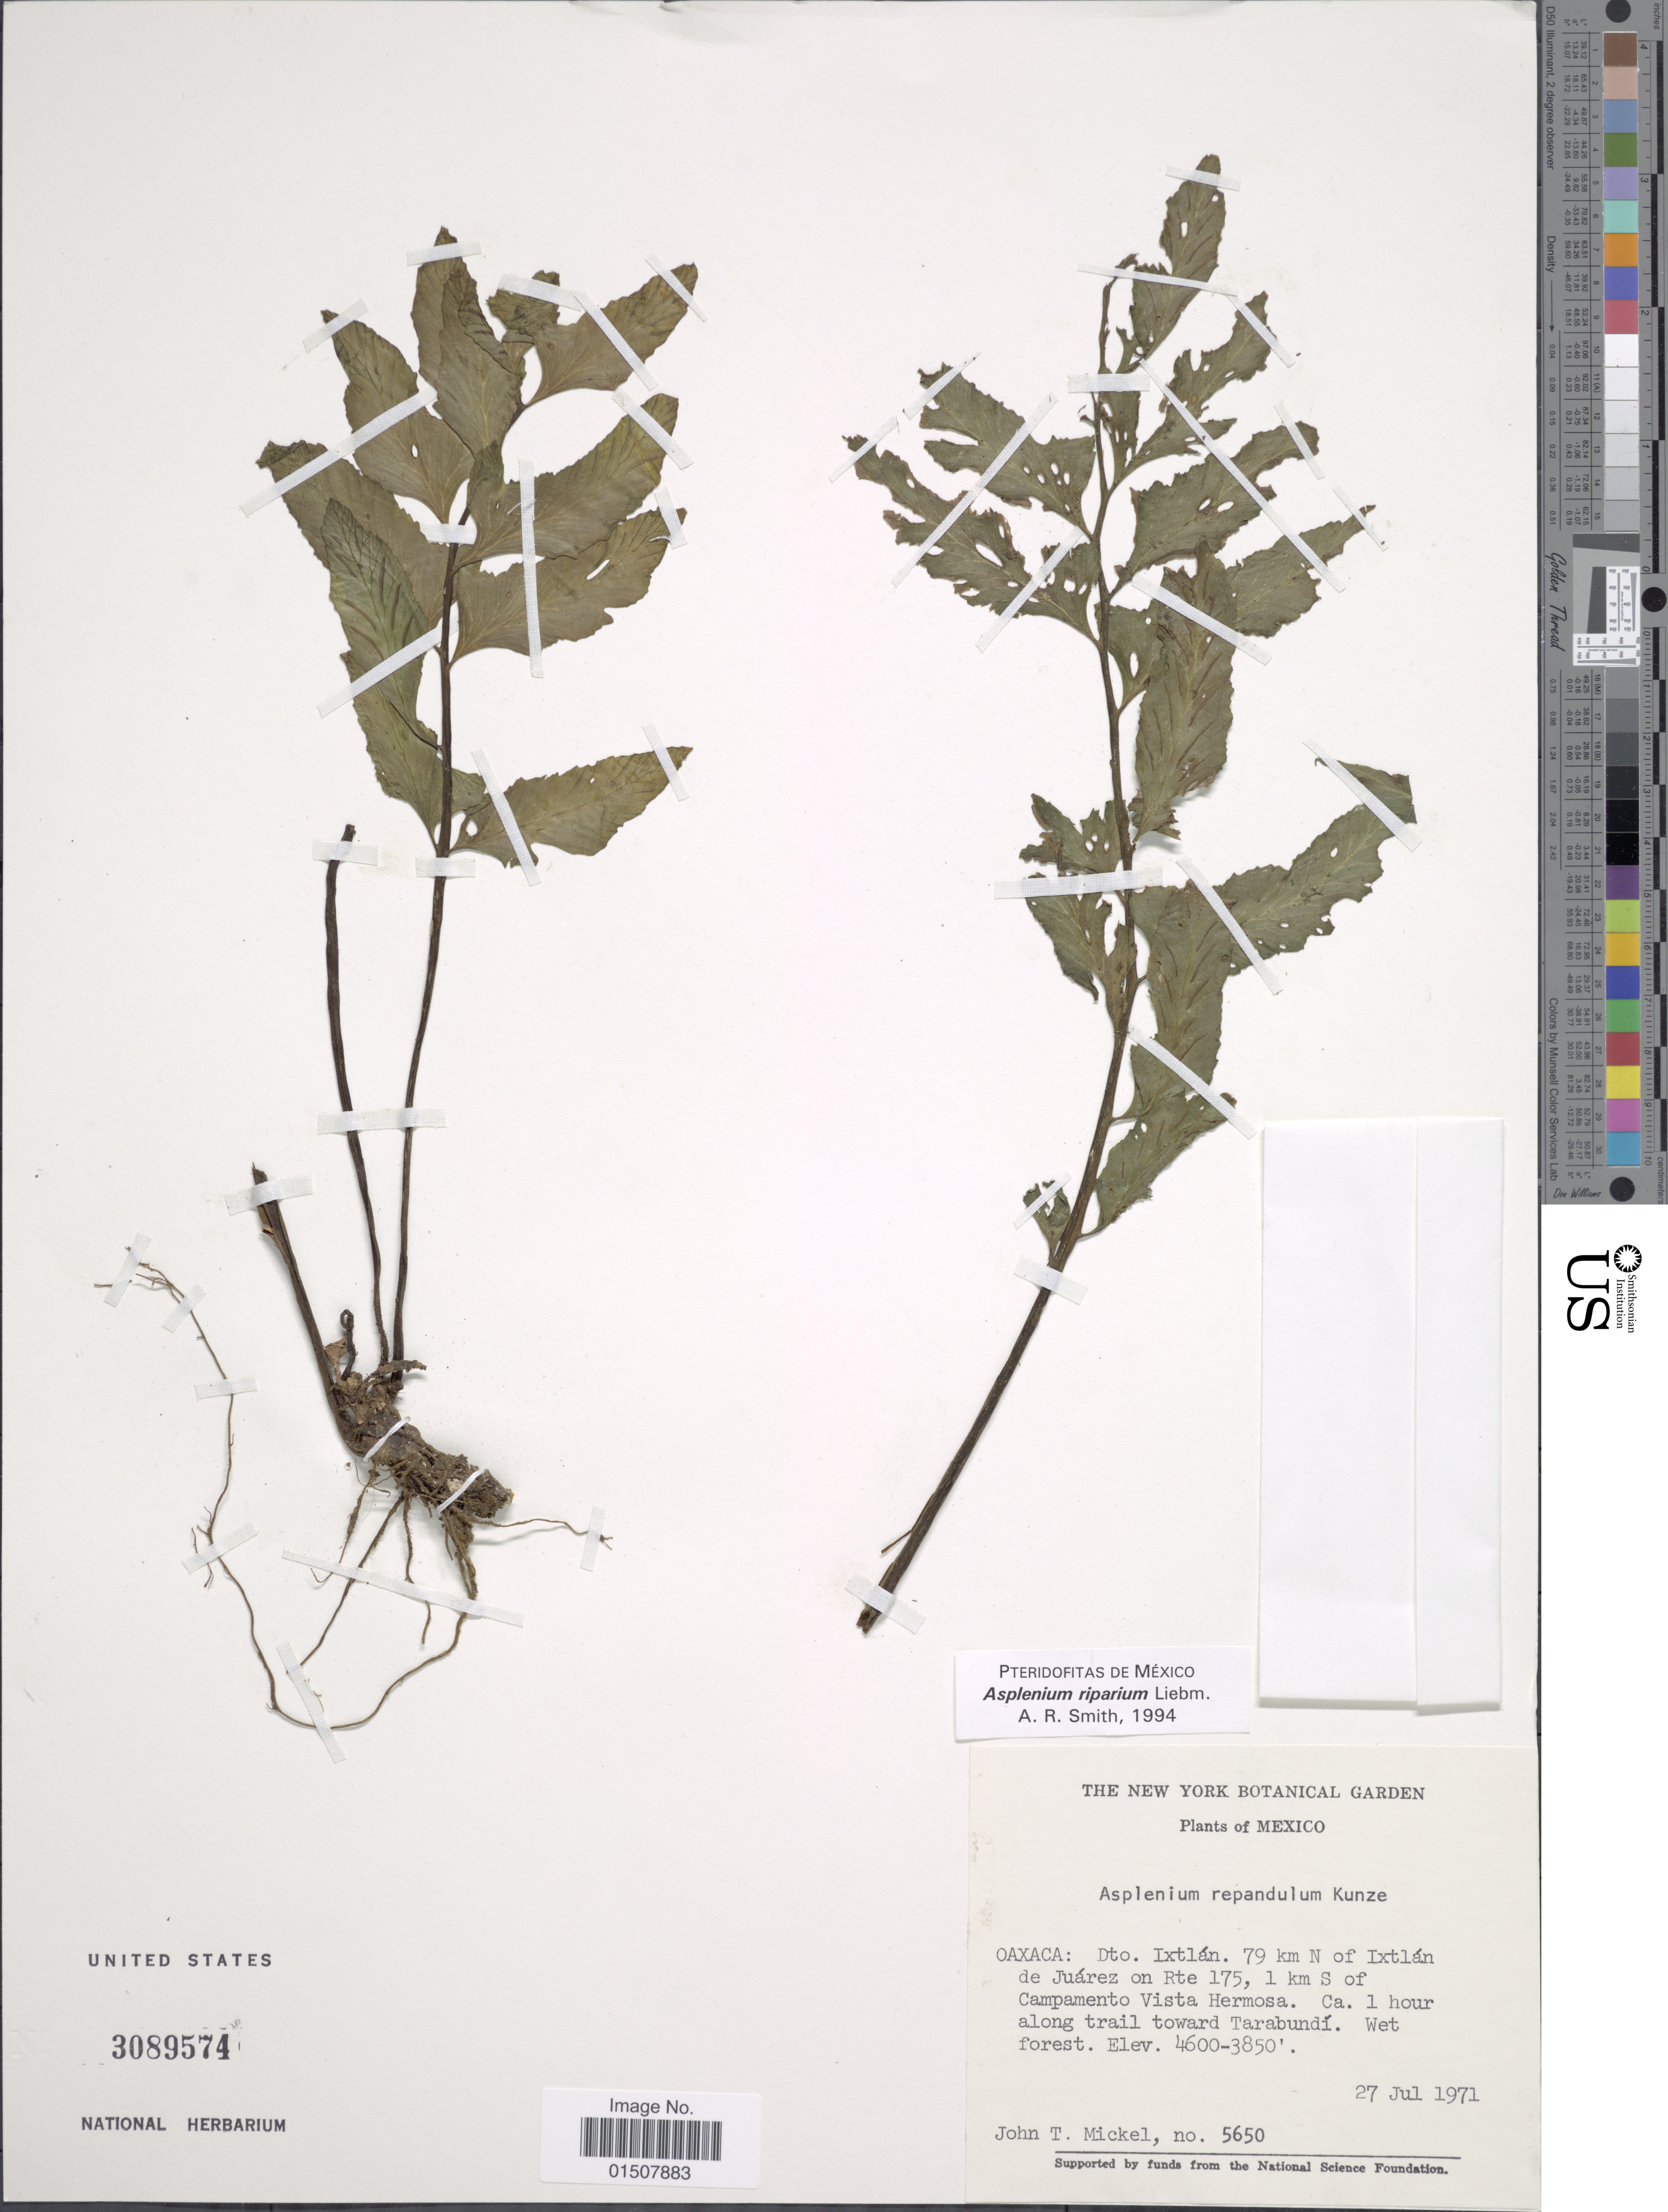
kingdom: Plantae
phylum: Tracheophyta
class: Polypodiopsida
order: Polypodiales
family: Aspleniaceae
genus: Asplenium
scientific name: Asplenium riparium Brack., nom. illeg.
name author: Brack. in Wilkes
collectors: J. T. Mickel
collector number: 5650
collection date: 1971-07-27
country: Mexico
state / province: Oaxaca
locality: Dto. Ixtlan, 79 km W of Ixtlan de Juarez on Rte 175, 1 km S of Campamento Vista Hermosa, ca. 1 hour hike on trail towards Tarabundí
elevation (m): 1173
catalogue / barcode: US 3089574